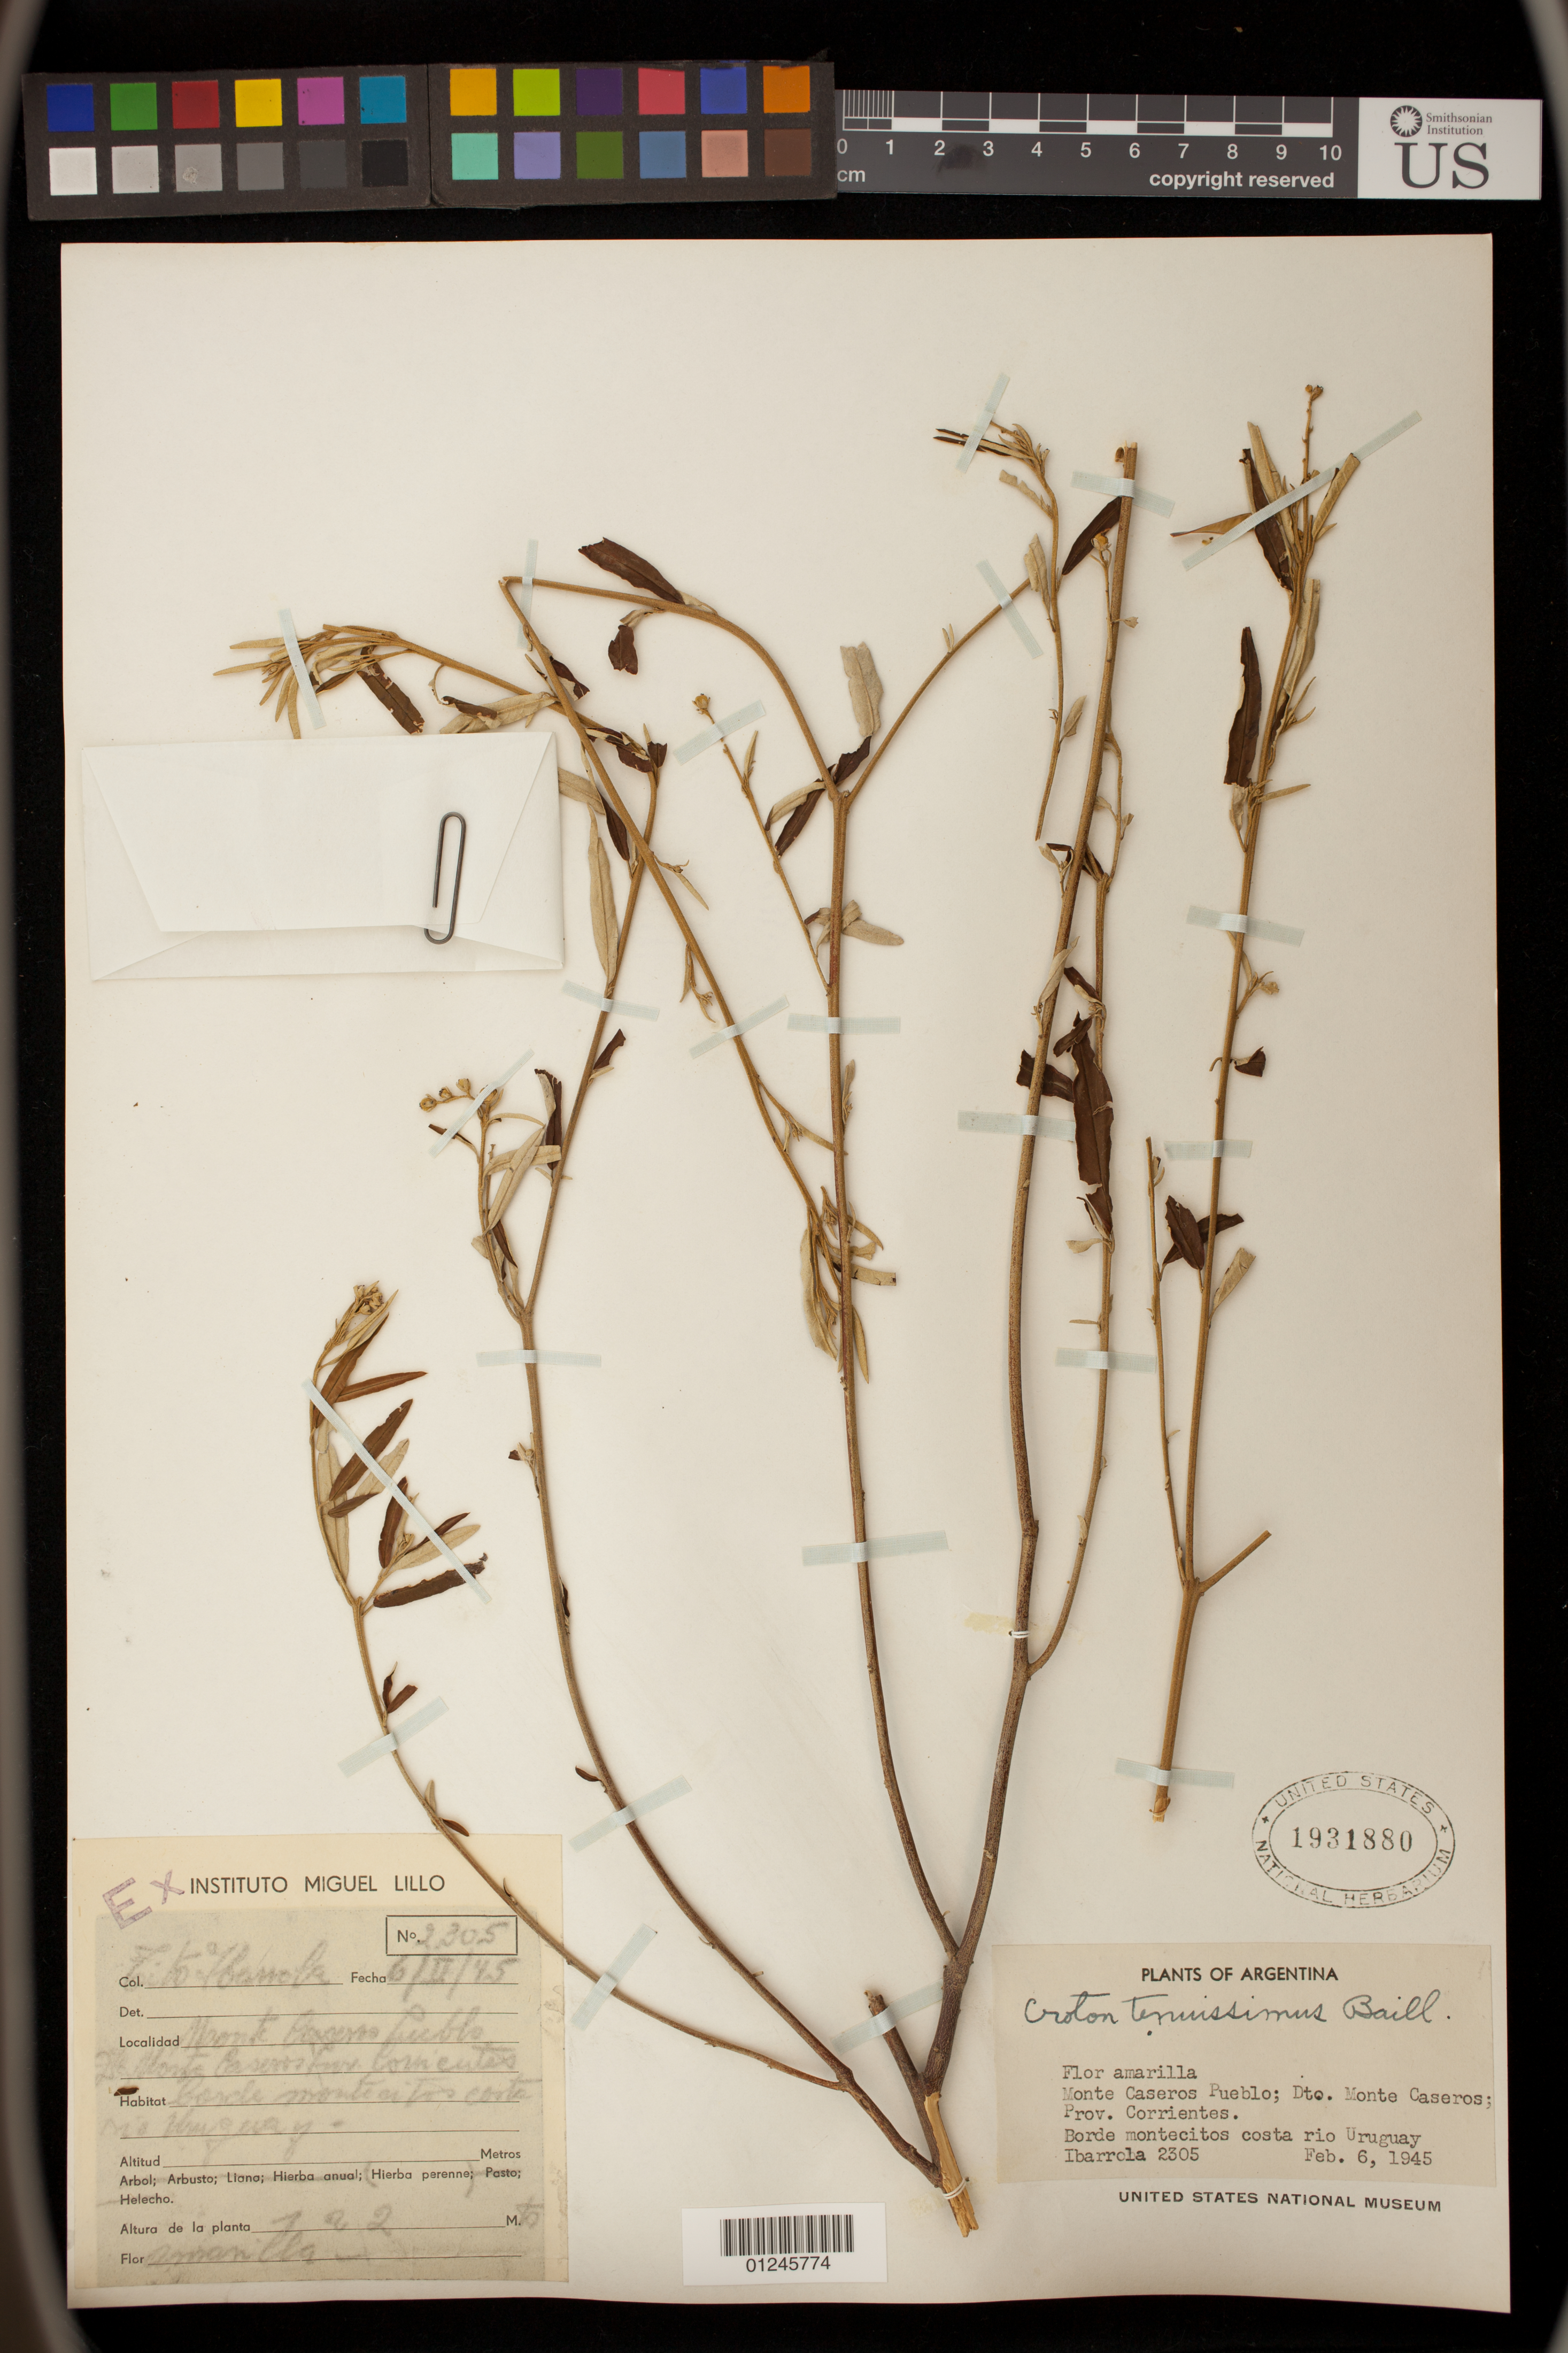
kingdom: Plantae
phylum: Tracheophyta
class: Magnoliopsida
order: Malpighiales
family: Euphorbiaceae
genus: Croton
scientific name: Croton tenuissimus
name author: Müll. Arg.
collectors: T. Ibarrola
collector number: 2305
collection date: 1945-02-06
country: Argentina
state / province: Corrientes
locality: Monte Caseros Pueblo; Dto. Monte Caseros;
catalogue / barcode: US 1931880